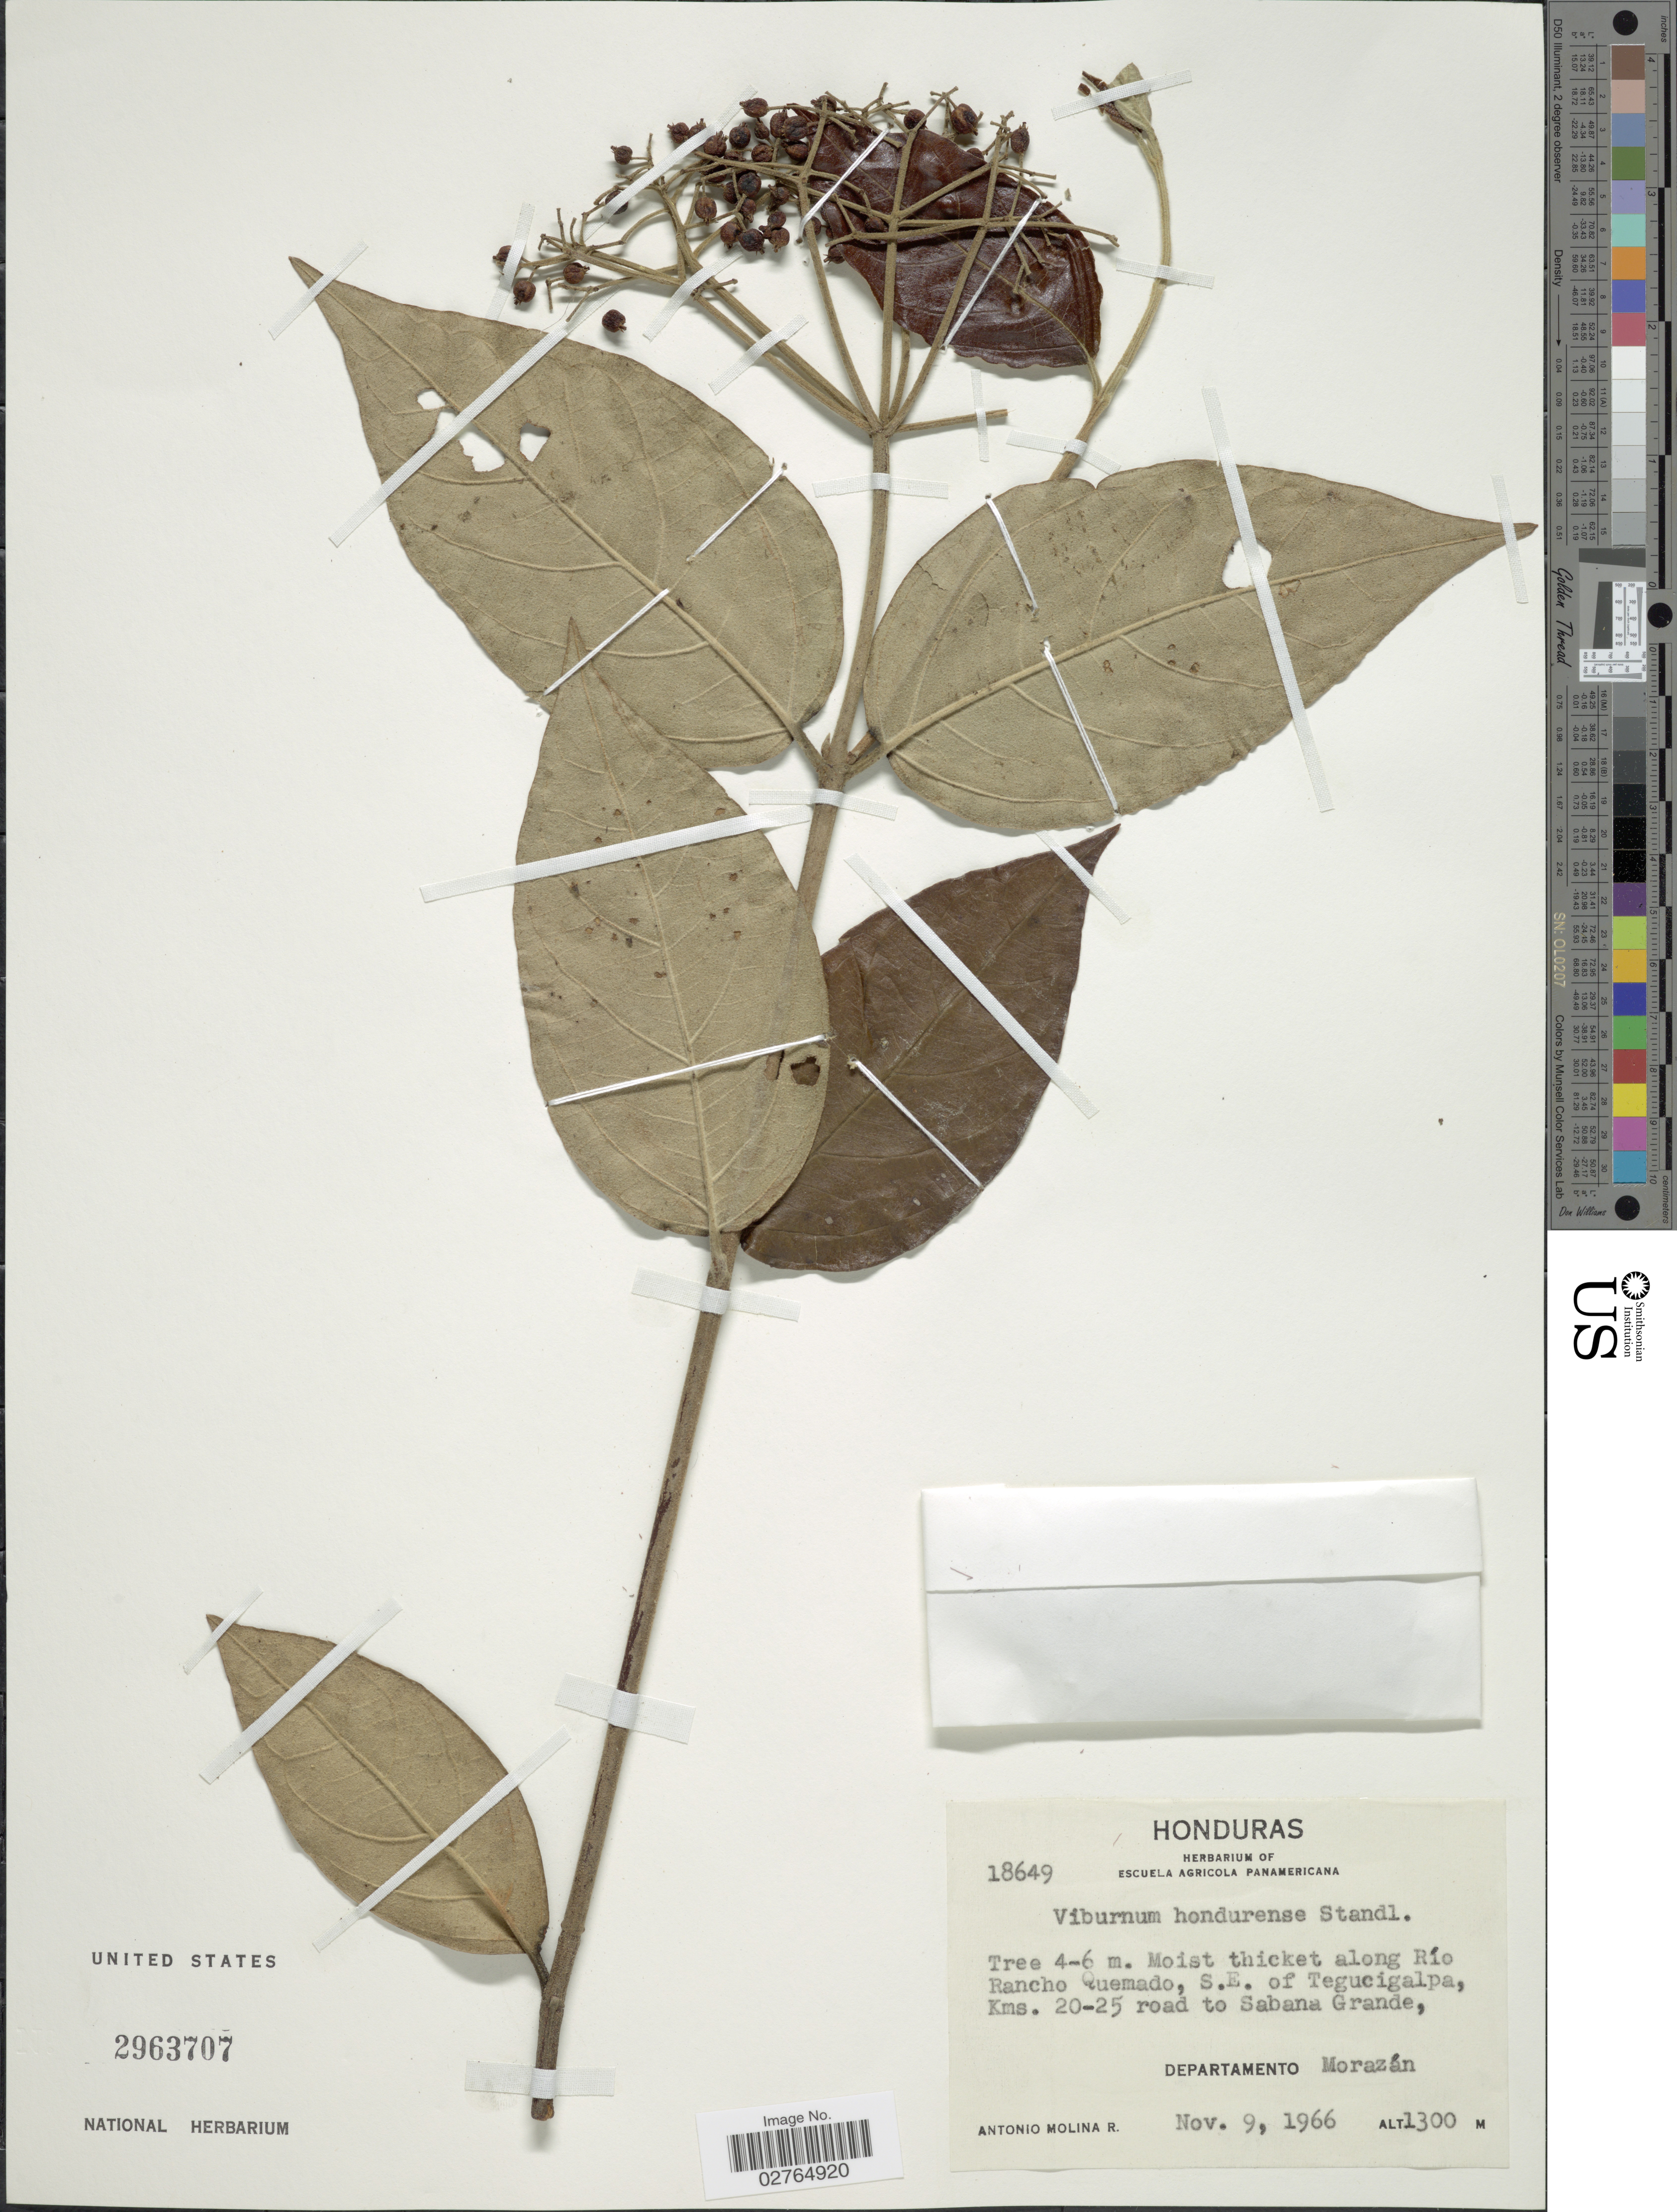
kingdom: Plantae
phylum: Tracheophyta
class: Magnoliopsida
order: Dipsacales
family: Viburnaceae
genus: Viburnum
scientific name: Viburnum hondurense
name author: Standl.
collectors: A. Molina R.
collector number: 18649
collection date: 1966-11-09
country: Honduras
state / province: Fco. Morazán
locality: Mois thicket along Río Rancho Quemado, S.E. of Tegucigalpa, Kms. 20-25 road to Sabana Granda, Departamento Morazán.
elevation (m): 1300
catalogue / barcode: US 2963707